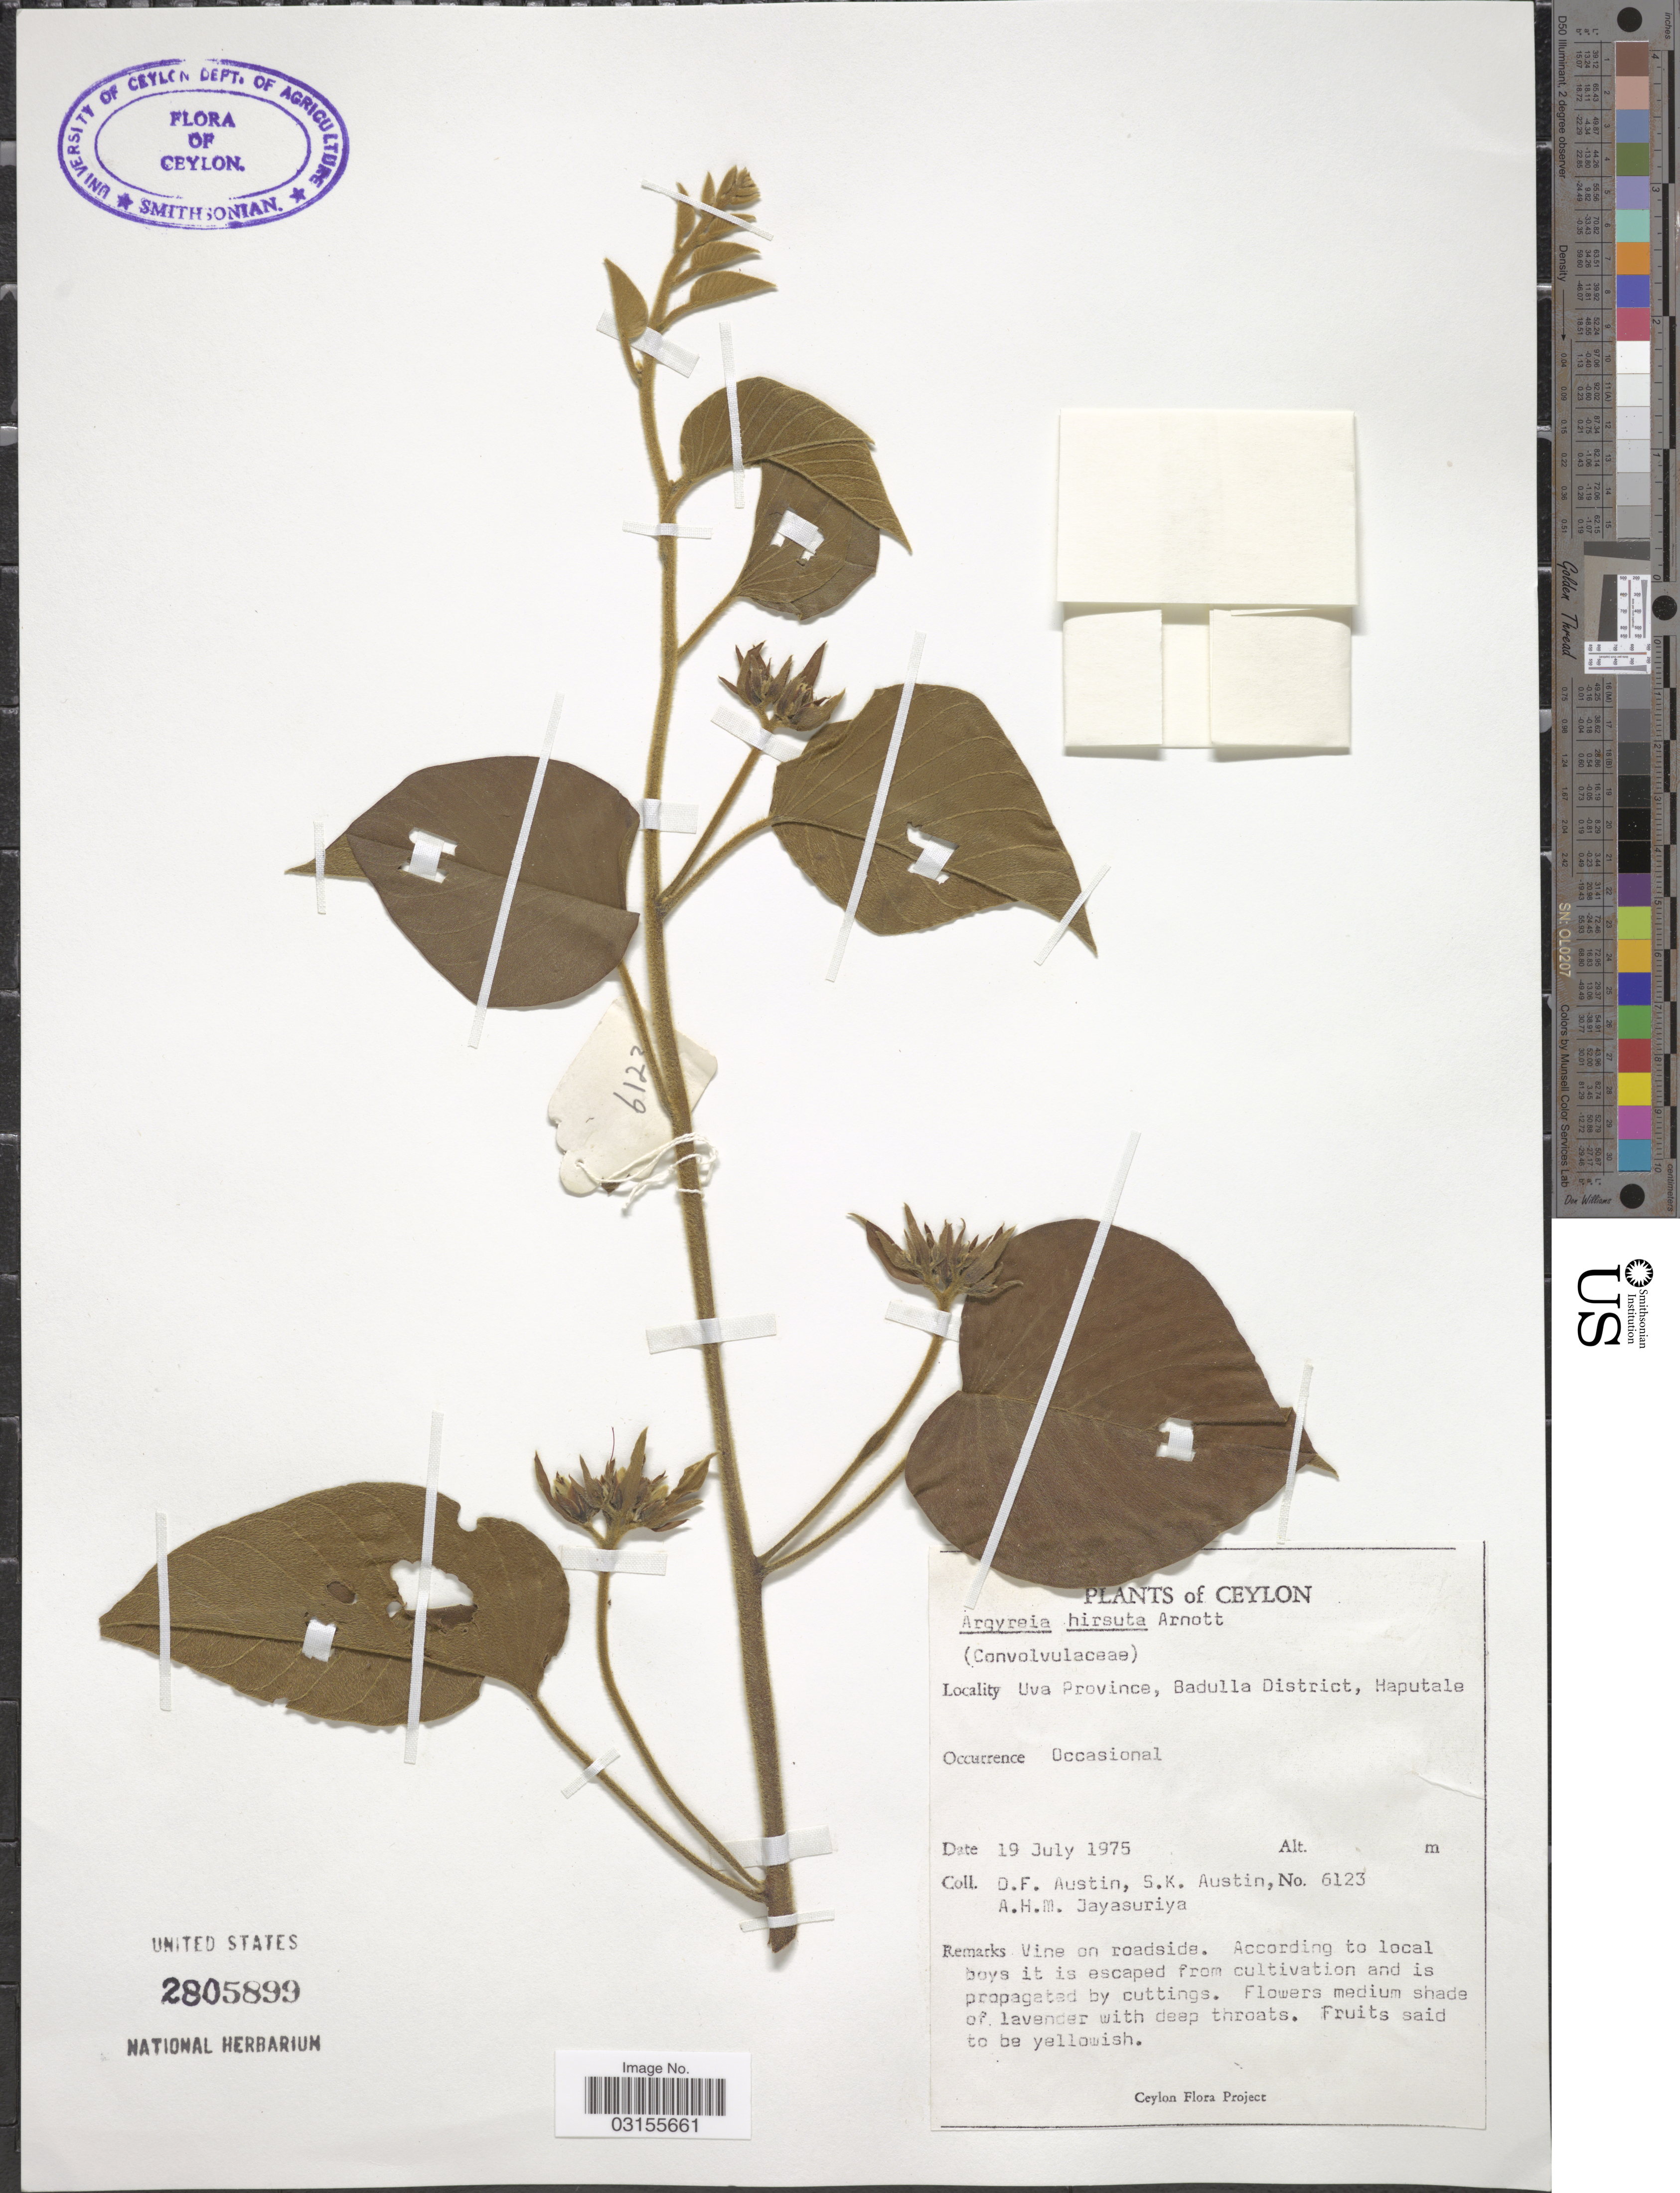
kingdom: Plantae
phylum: Tracheophyta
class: Magnoliopsida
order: Solanales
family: Convolvulaceae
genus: Argyreia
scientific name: Argyreia hirsuta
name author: Arn.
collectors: D. Austin, S. Austin & A. H. Jayasuriya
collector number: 6123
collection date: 1975-07-19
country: Sri Lanka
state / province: Uva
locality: Ceylon. Badulla District, Haputale.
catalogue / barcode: US 2805899